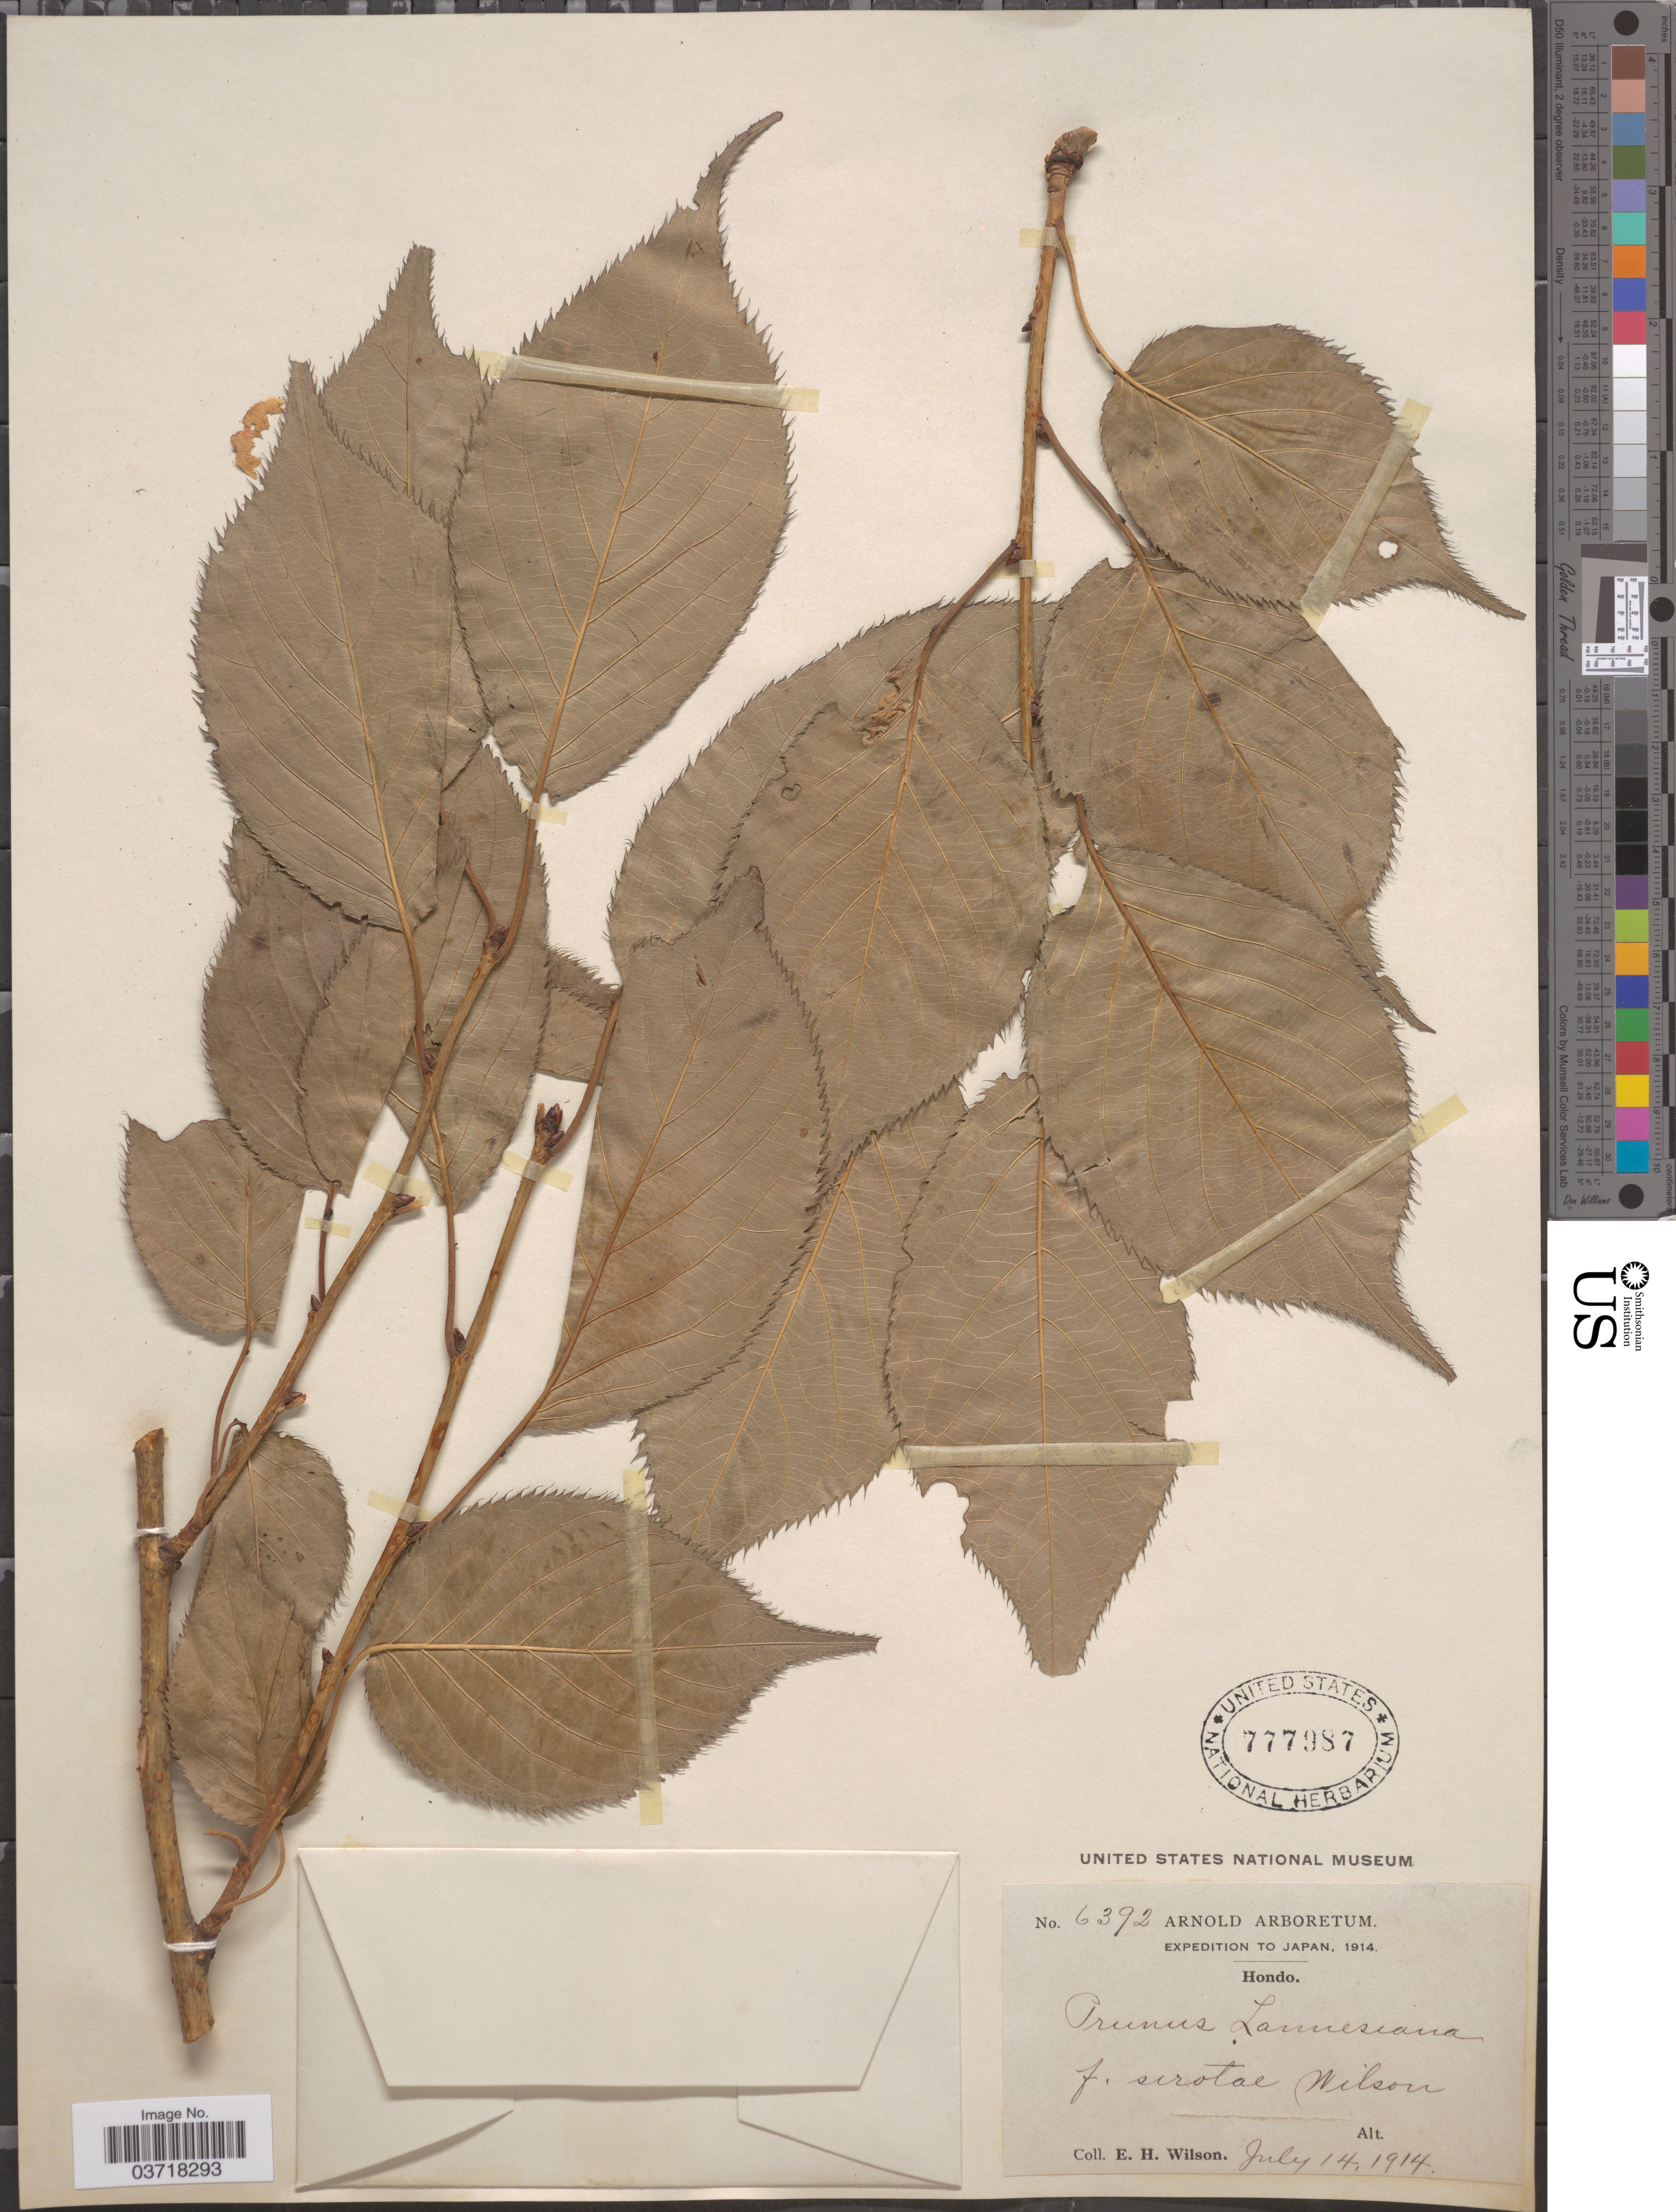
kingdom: Plantae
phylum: Tracheophyta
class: Magnoliopsida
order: Rosales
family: Rosaceae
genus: Prunus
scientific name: Prunus serrulata f. sirotae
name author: (Koidz.) P. D. Sell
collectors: E. Wilson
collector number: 6392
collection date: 1914-07-14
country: Japan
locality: Hondo.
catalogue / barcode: US 777987